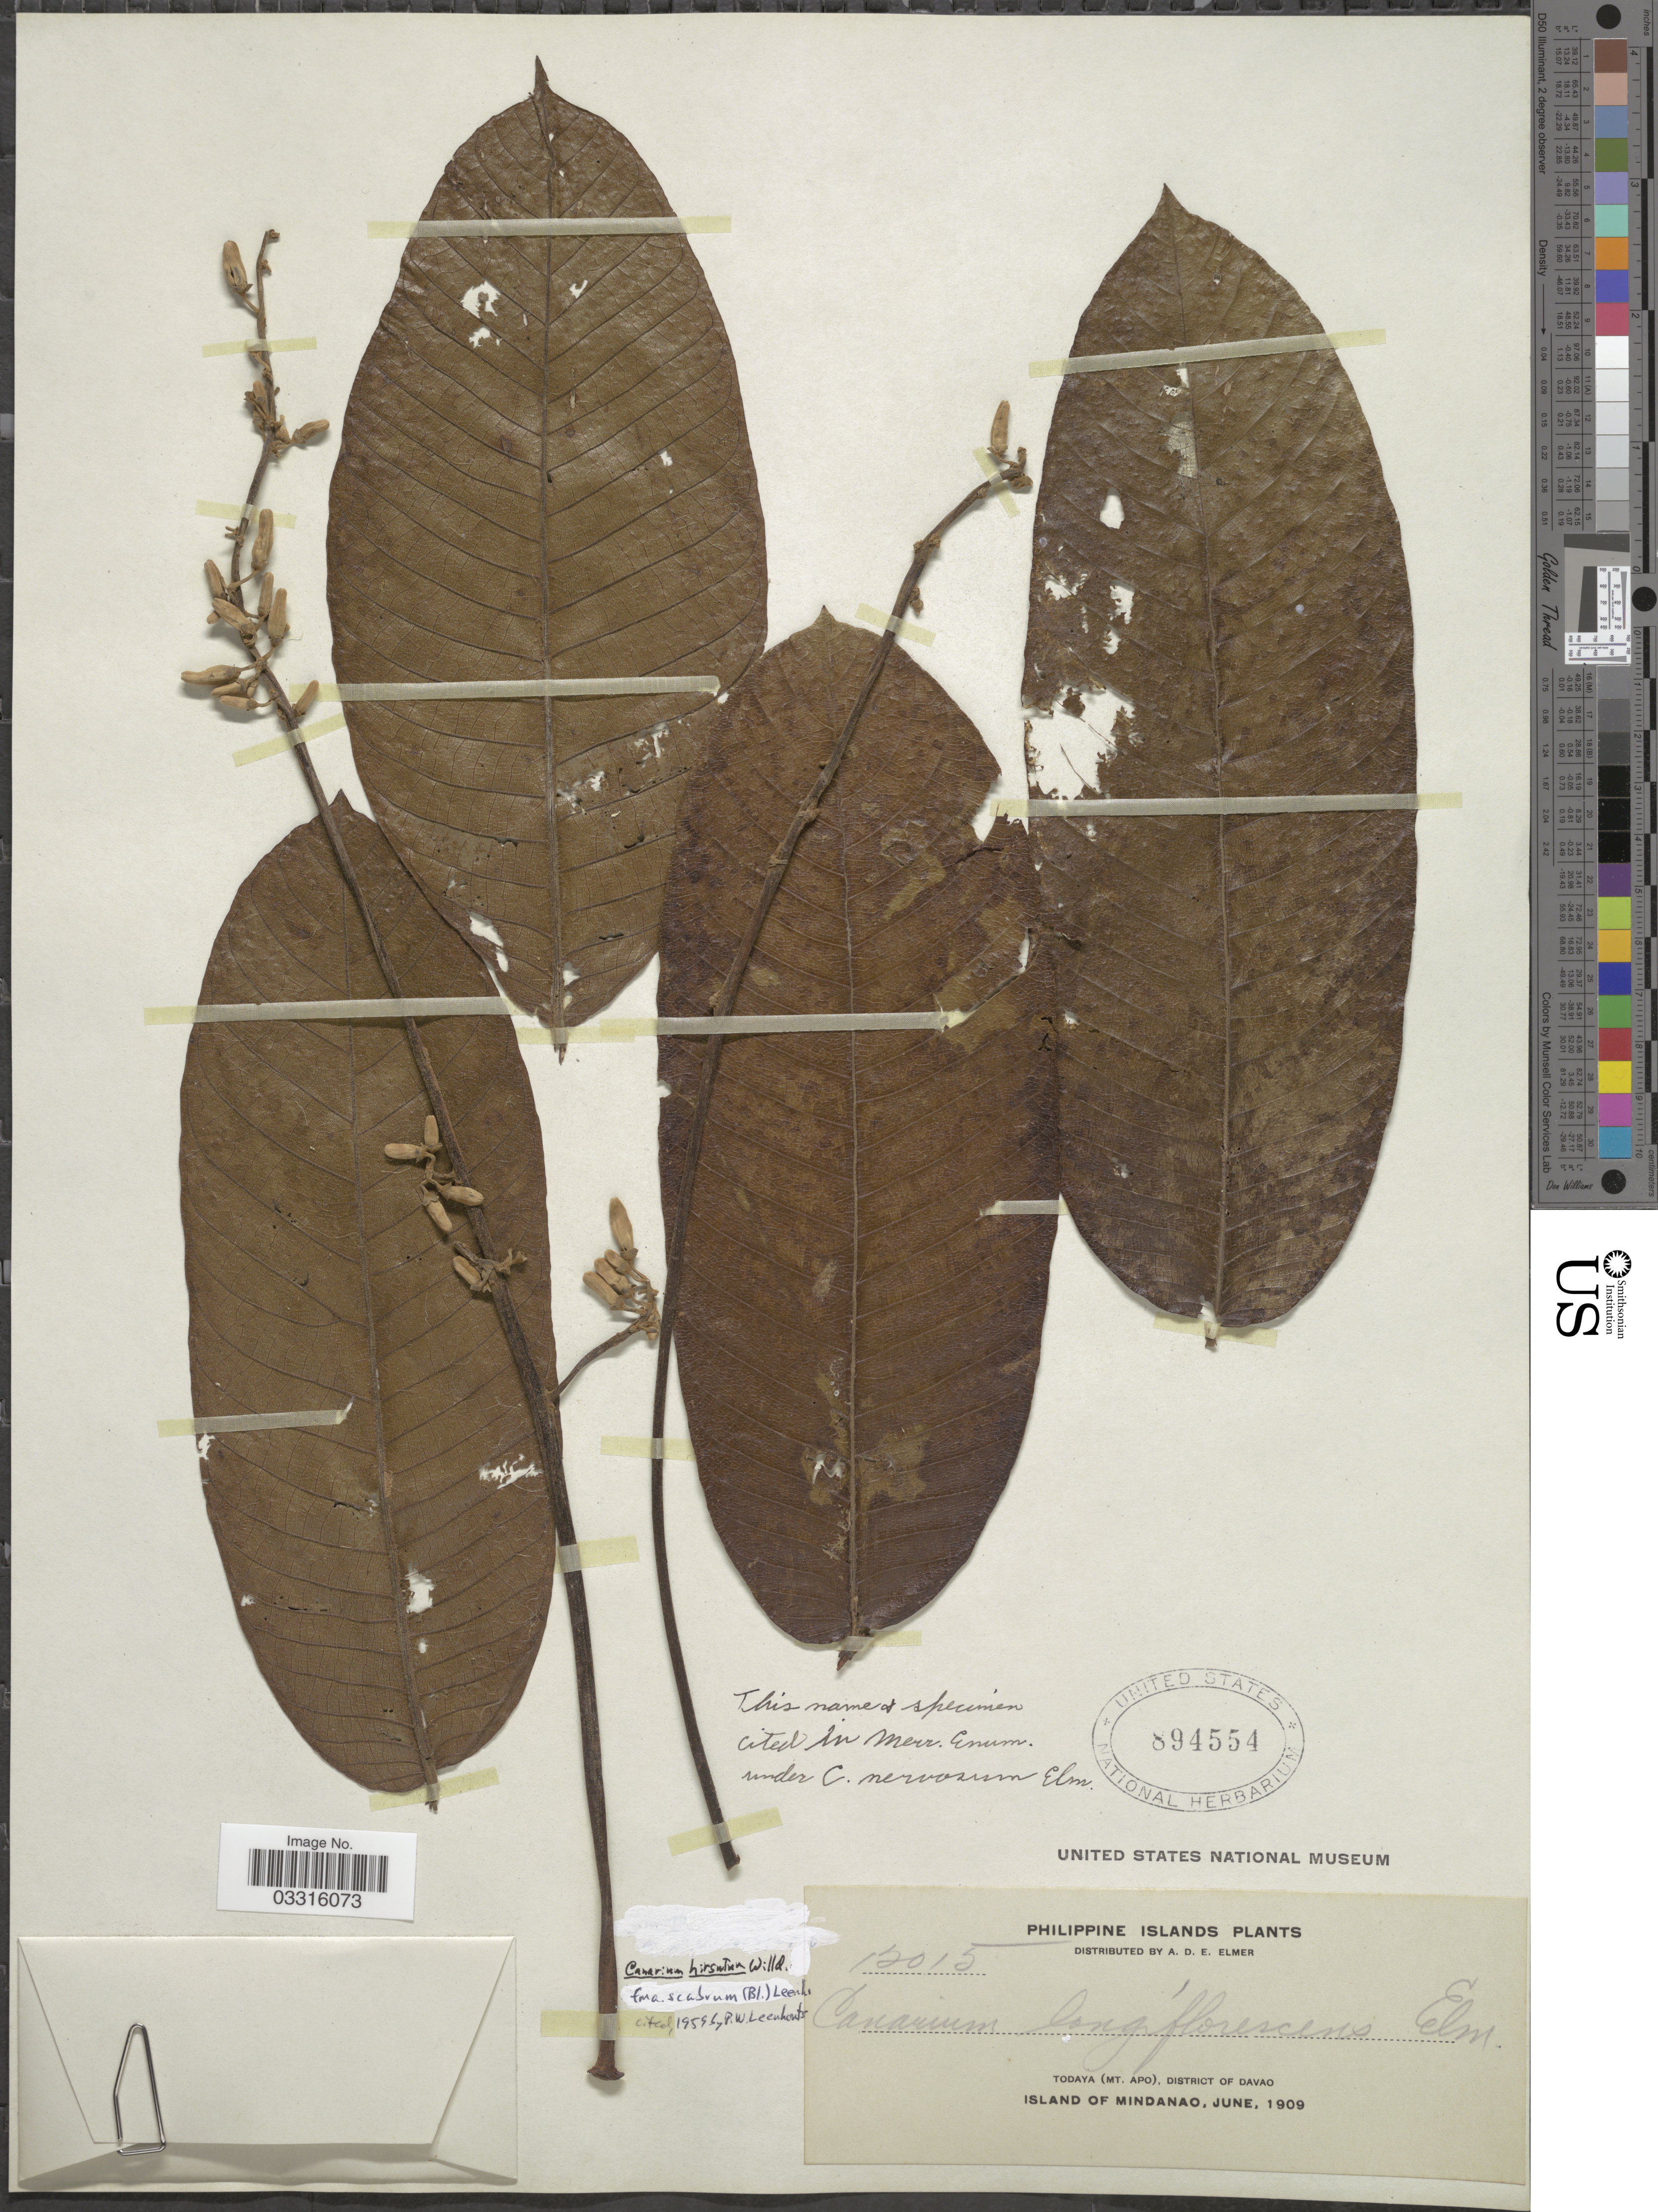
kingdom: Plantae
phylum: Tracheophyta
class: Magnoliopsida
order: Sapindales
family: Burseraceae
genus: Canarium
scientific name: Canarium hirsutum f. scabrum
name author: (Blume) Leenh.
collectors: A. D. E. Elmer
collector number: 12015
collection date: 1909-06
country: Philippines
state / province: Davao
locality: Todaya (Mt. Apo), District of Davao. Island of Mindanao.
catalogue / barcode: US 894554